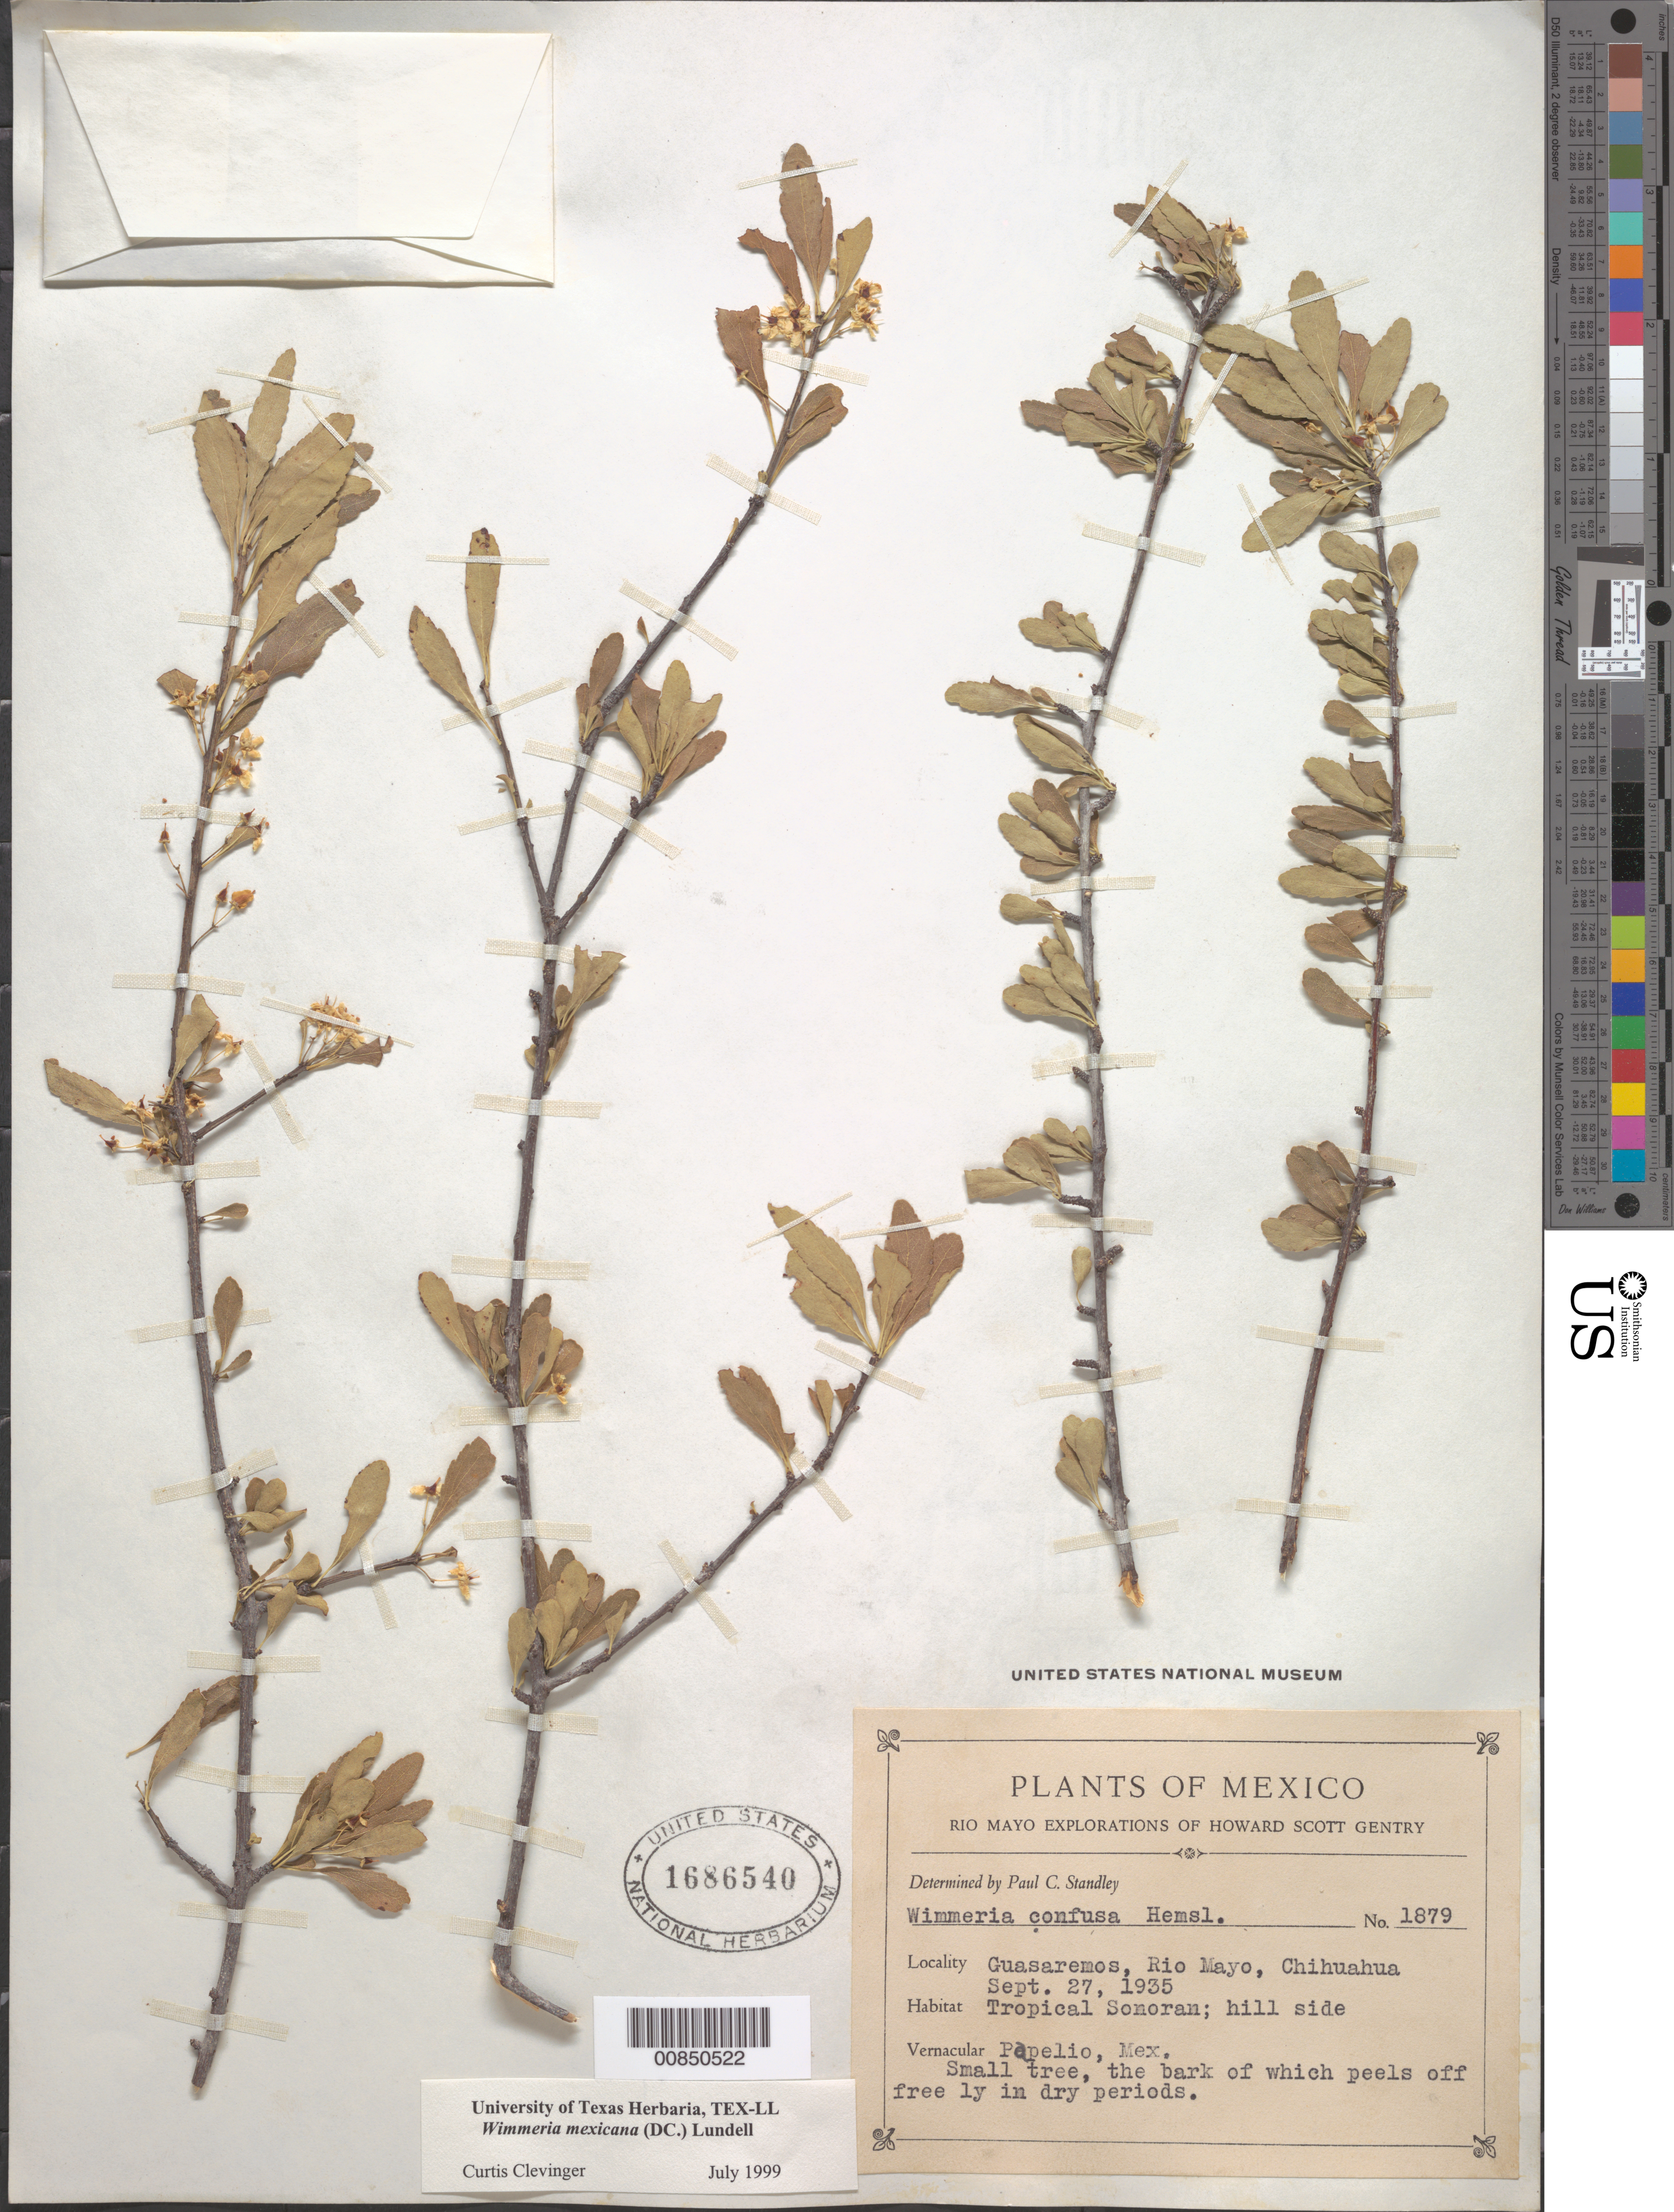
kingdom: Plantae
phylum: Tracheophyta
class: Magnoliopsida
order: Celastrales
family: Celastraceae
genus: Wimmeria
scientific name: Wimmeria mexicana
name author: (DC.) Lundell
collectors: H. S. Gentry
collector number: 1879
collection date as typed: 27 Sep 1935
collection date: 1935-09-27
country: Mexico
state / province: Chihuahua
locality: Guasaremos, Río Mayo, Chihuahua.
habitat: Tropical Sonoran. Hillside.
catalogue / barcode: US 1686540